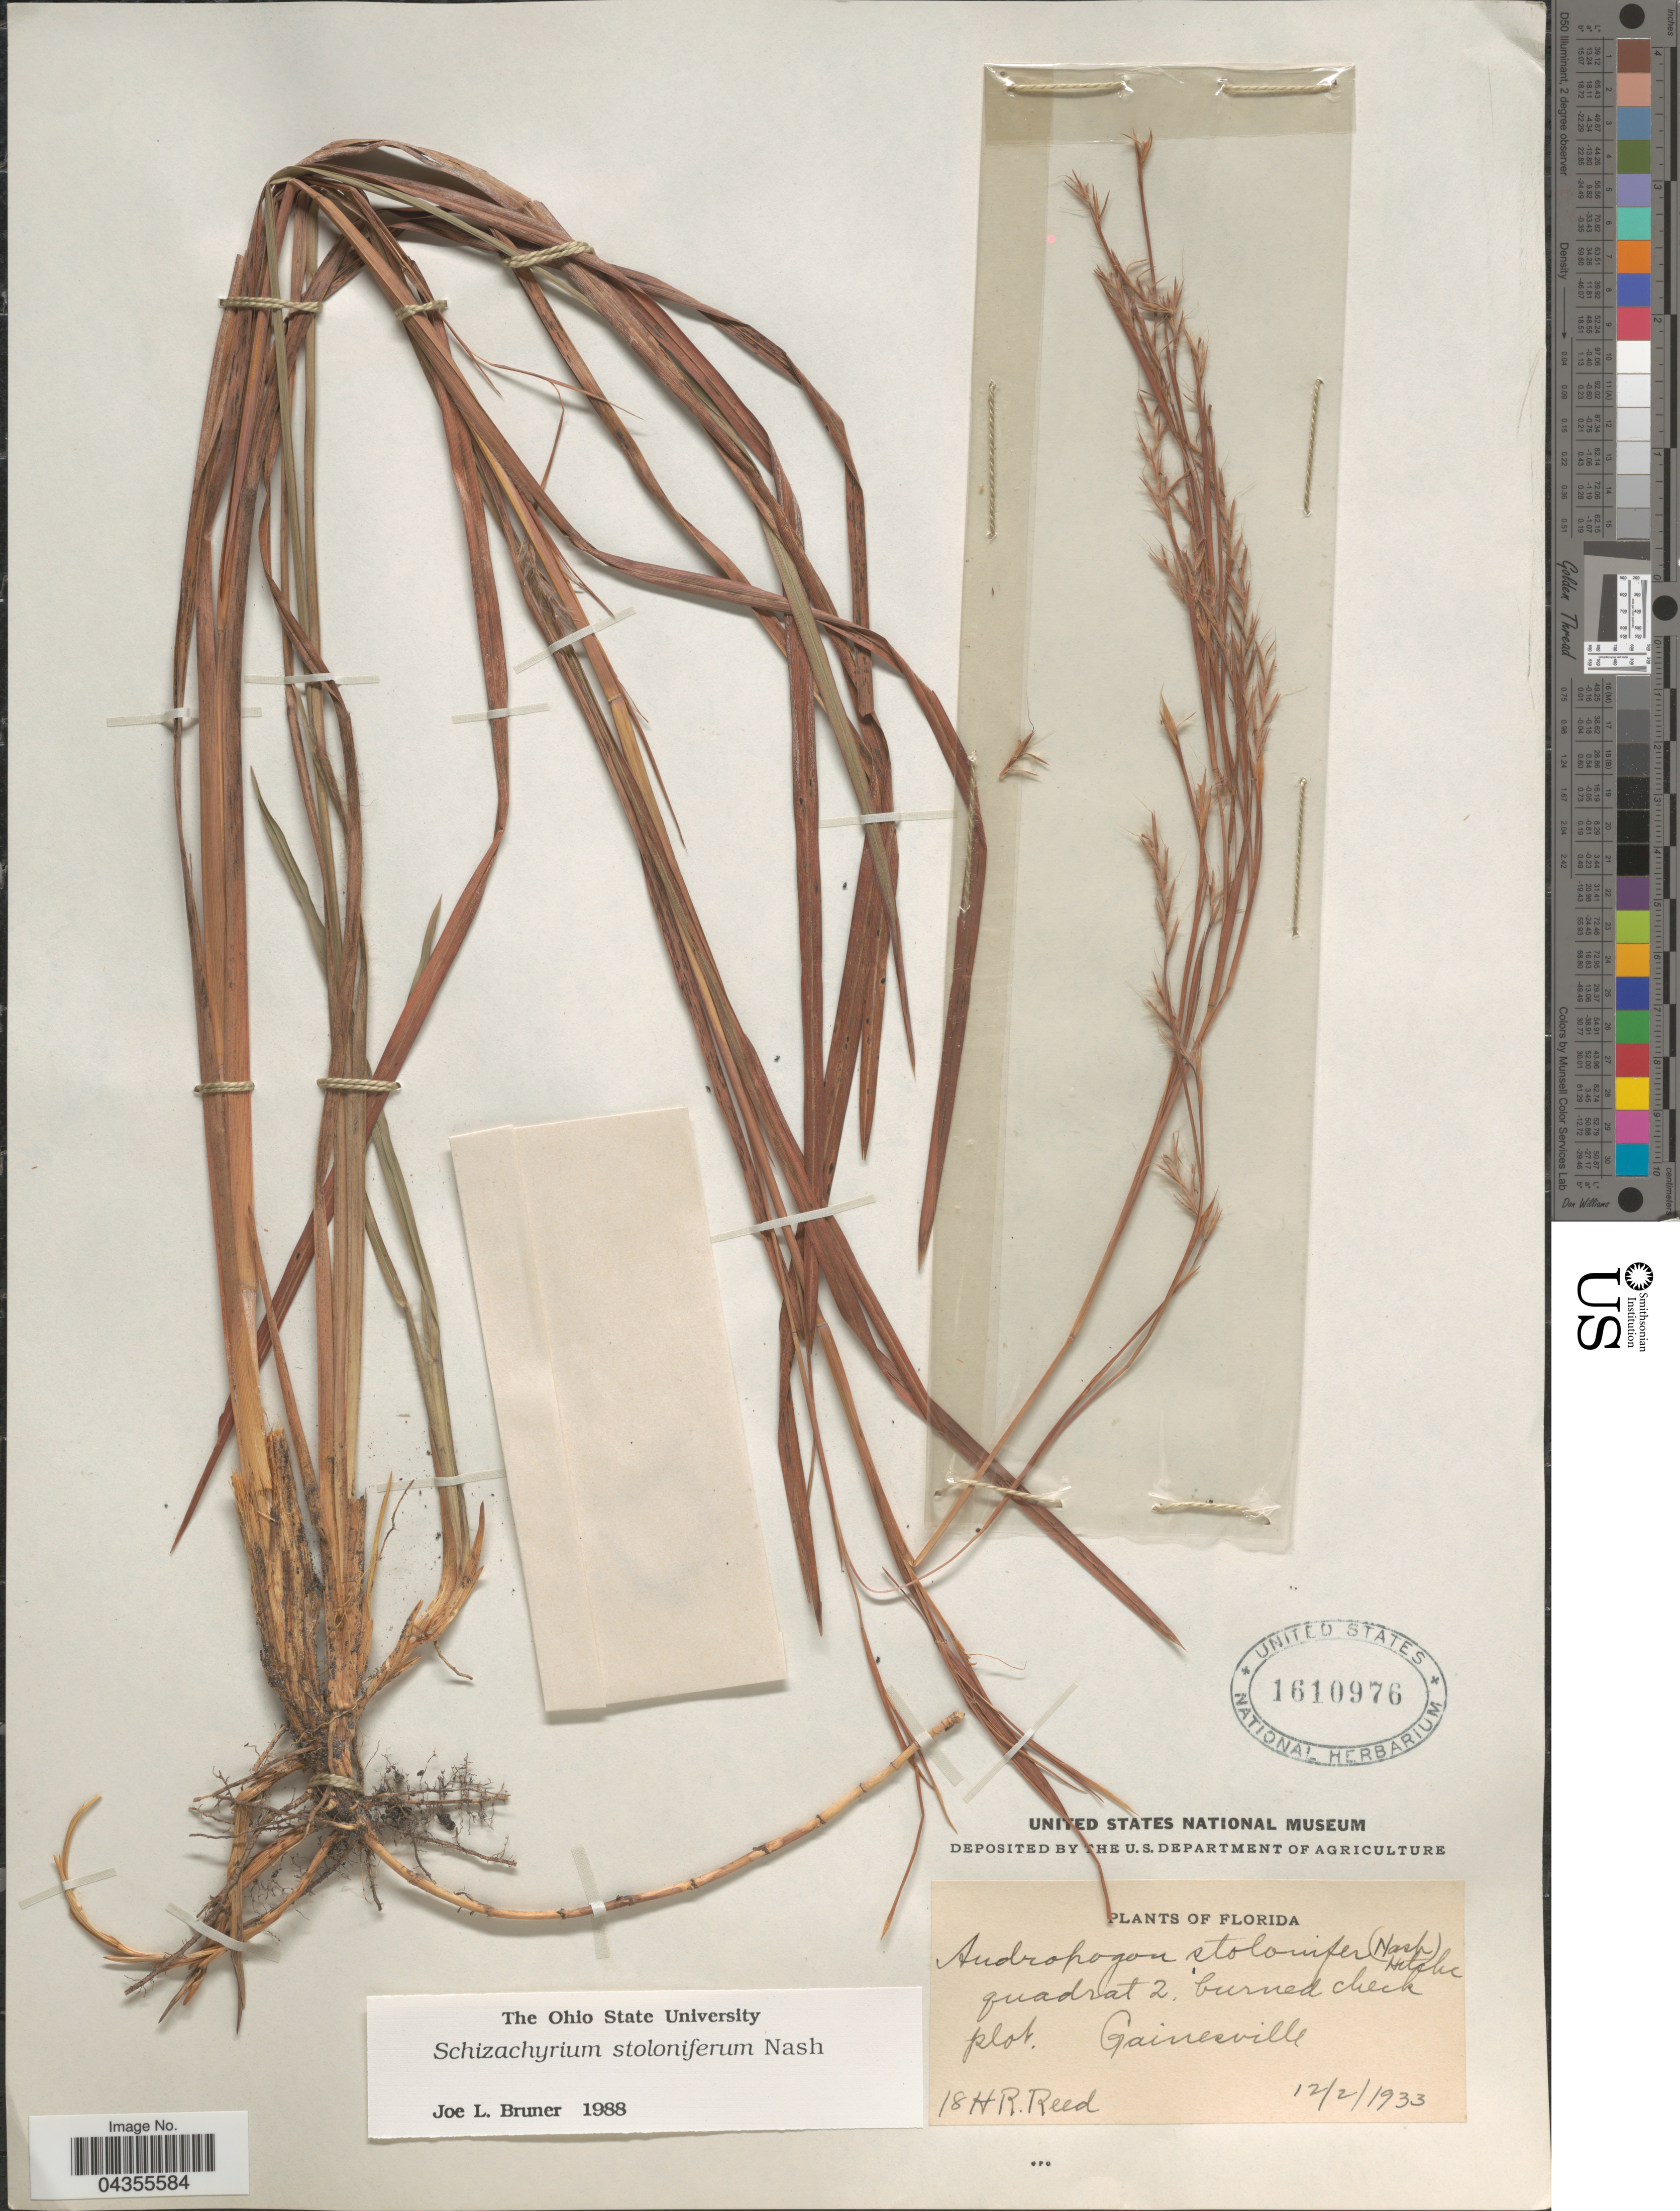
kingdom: Plantae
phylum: Tracheophyta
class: Liliopsida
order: Poales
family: Poaceae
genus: Schizachyrium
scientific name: Schizachyrium scoparium var. stoloniferum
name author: (Nash) Wipff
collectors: H. Reed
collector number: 18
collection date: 1933-12-02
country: United States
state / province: Florida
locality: Gainesville.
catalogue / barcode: US 1610976